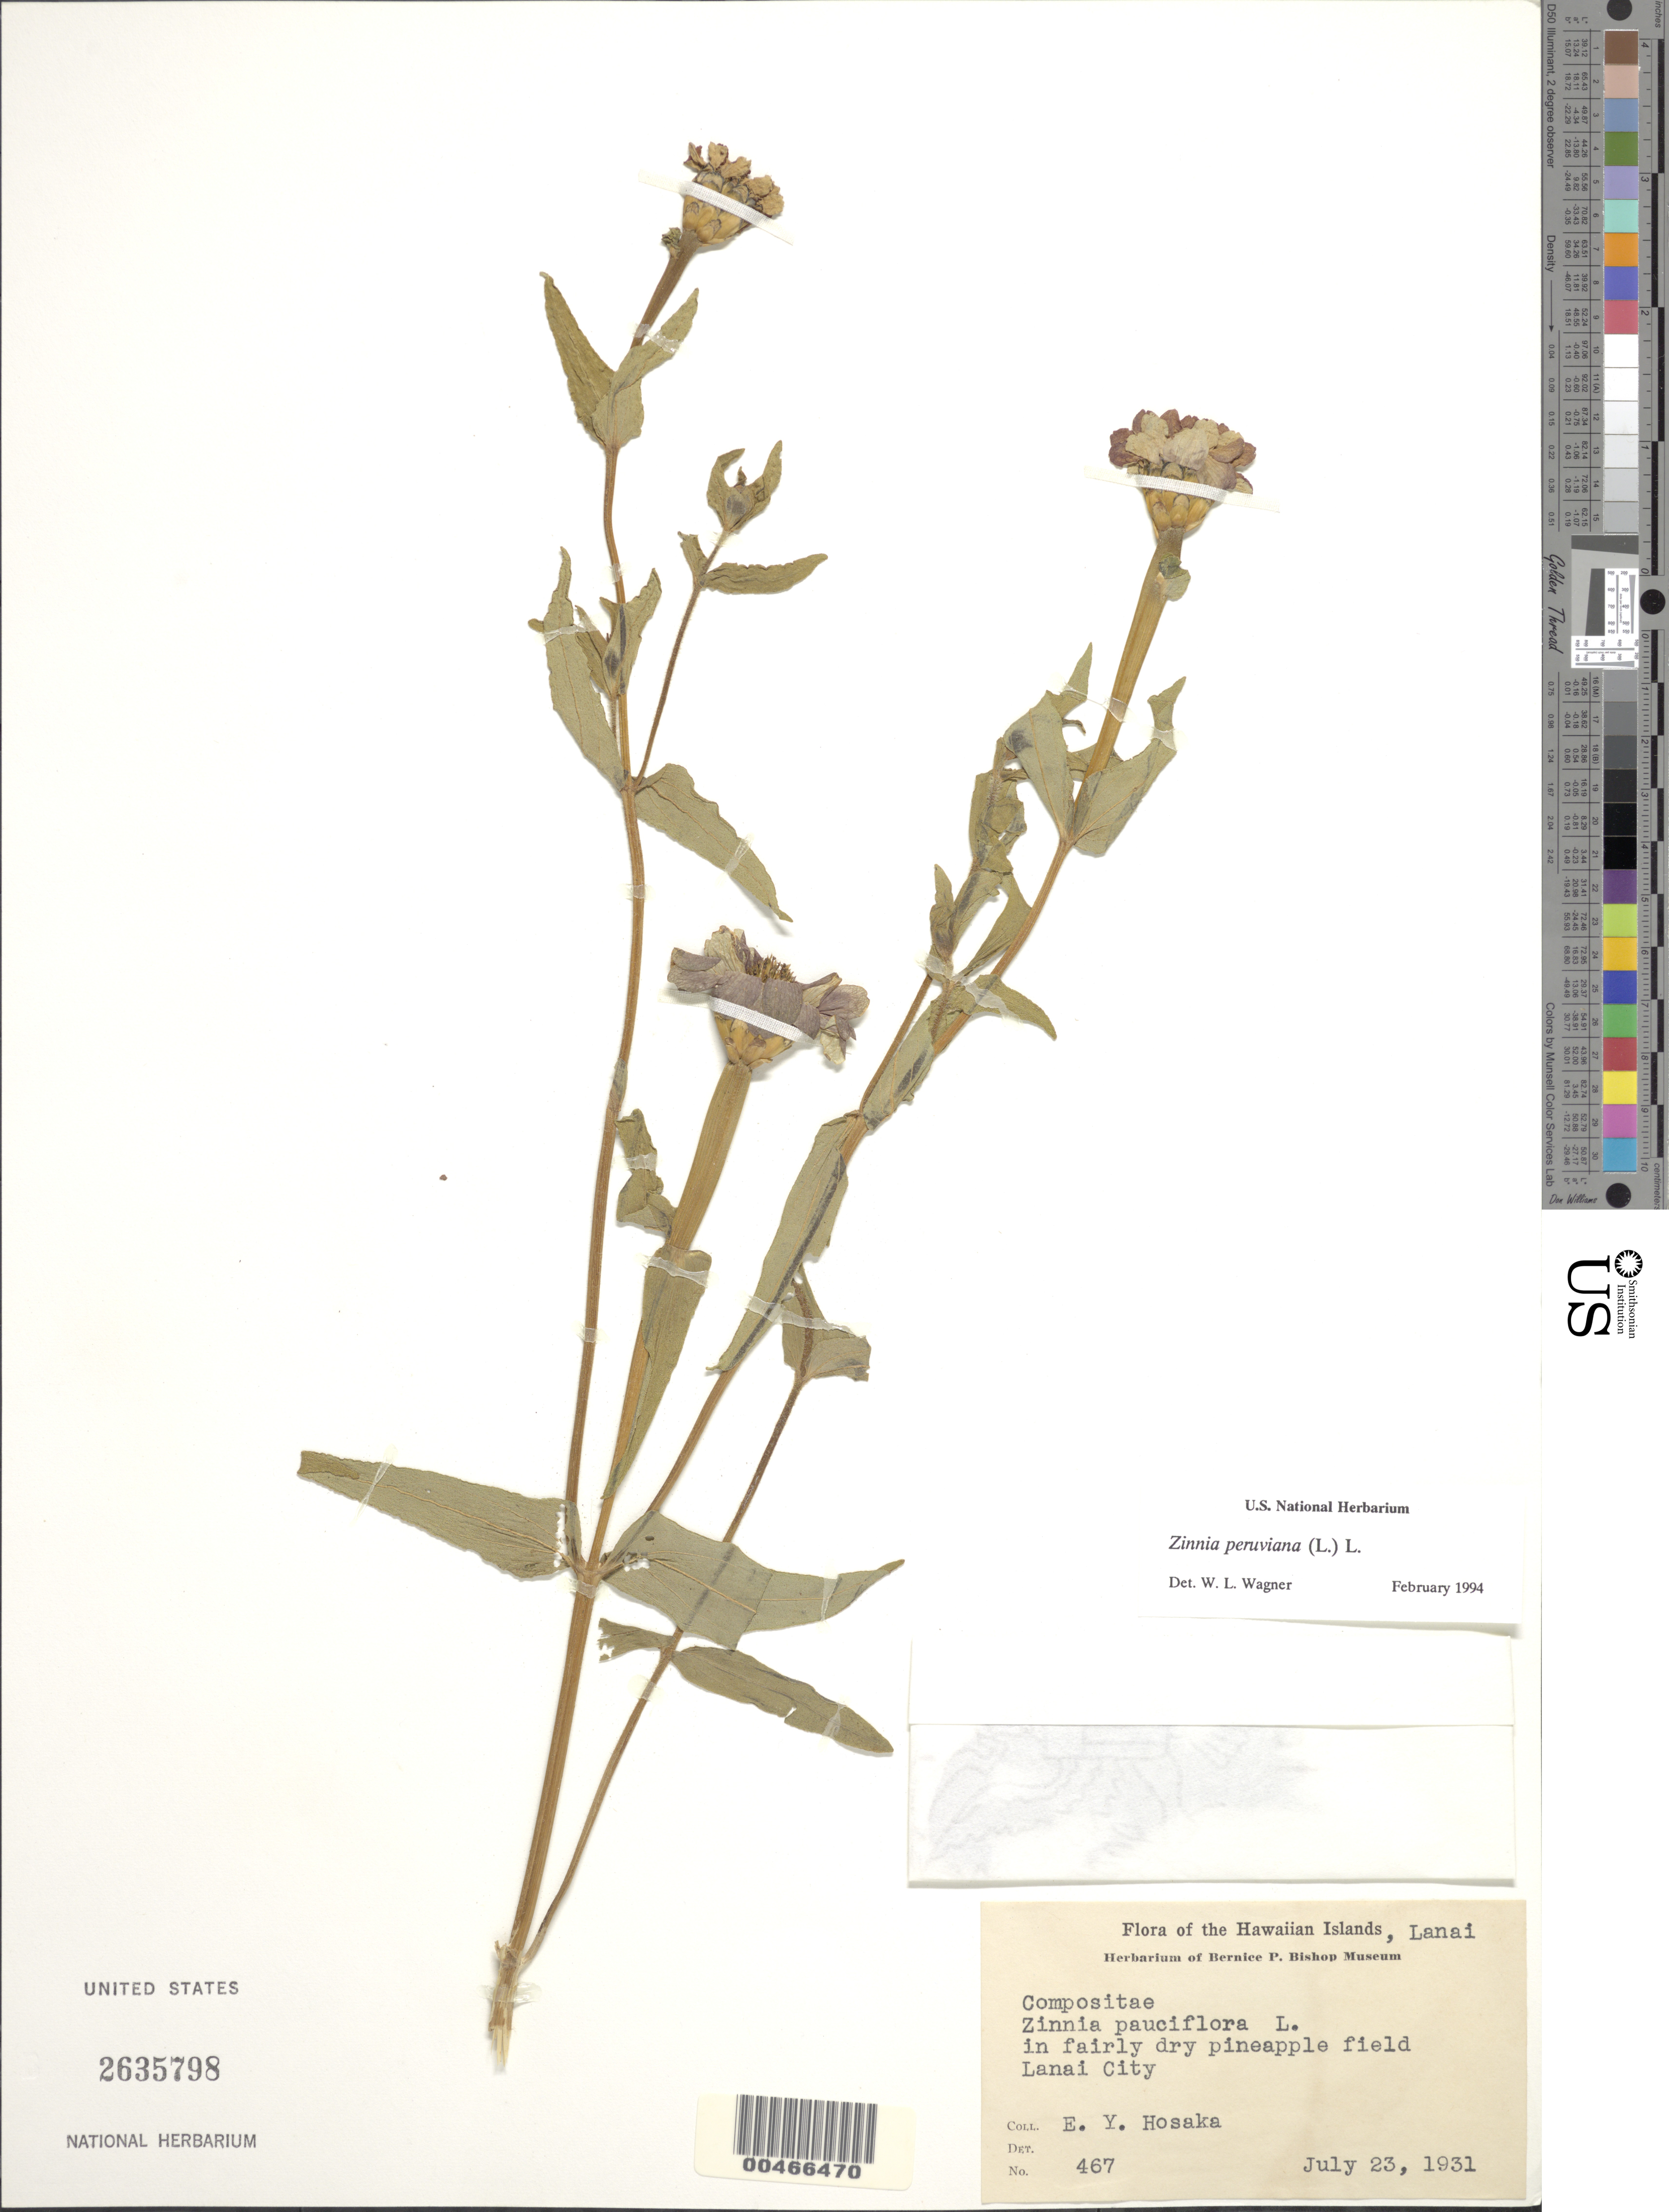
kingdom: Plantae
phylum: Tracheophyta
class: Magnoliopsida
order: Asterales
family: Asteraceae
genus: Zinnia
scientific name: Zinnia peruviana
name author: (L.) L.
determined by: Wagner, W. L., (BOT), Smithsonian Institution - National Museum of Natural History (UNITED STATES)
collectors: E. Y. Hosaka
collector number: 467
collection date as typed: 23 Jul 1931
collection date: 1931-07-23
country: United States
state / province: Hawaii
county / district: Maui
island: Lana'i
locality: Lanai City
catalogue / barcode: US 2635798